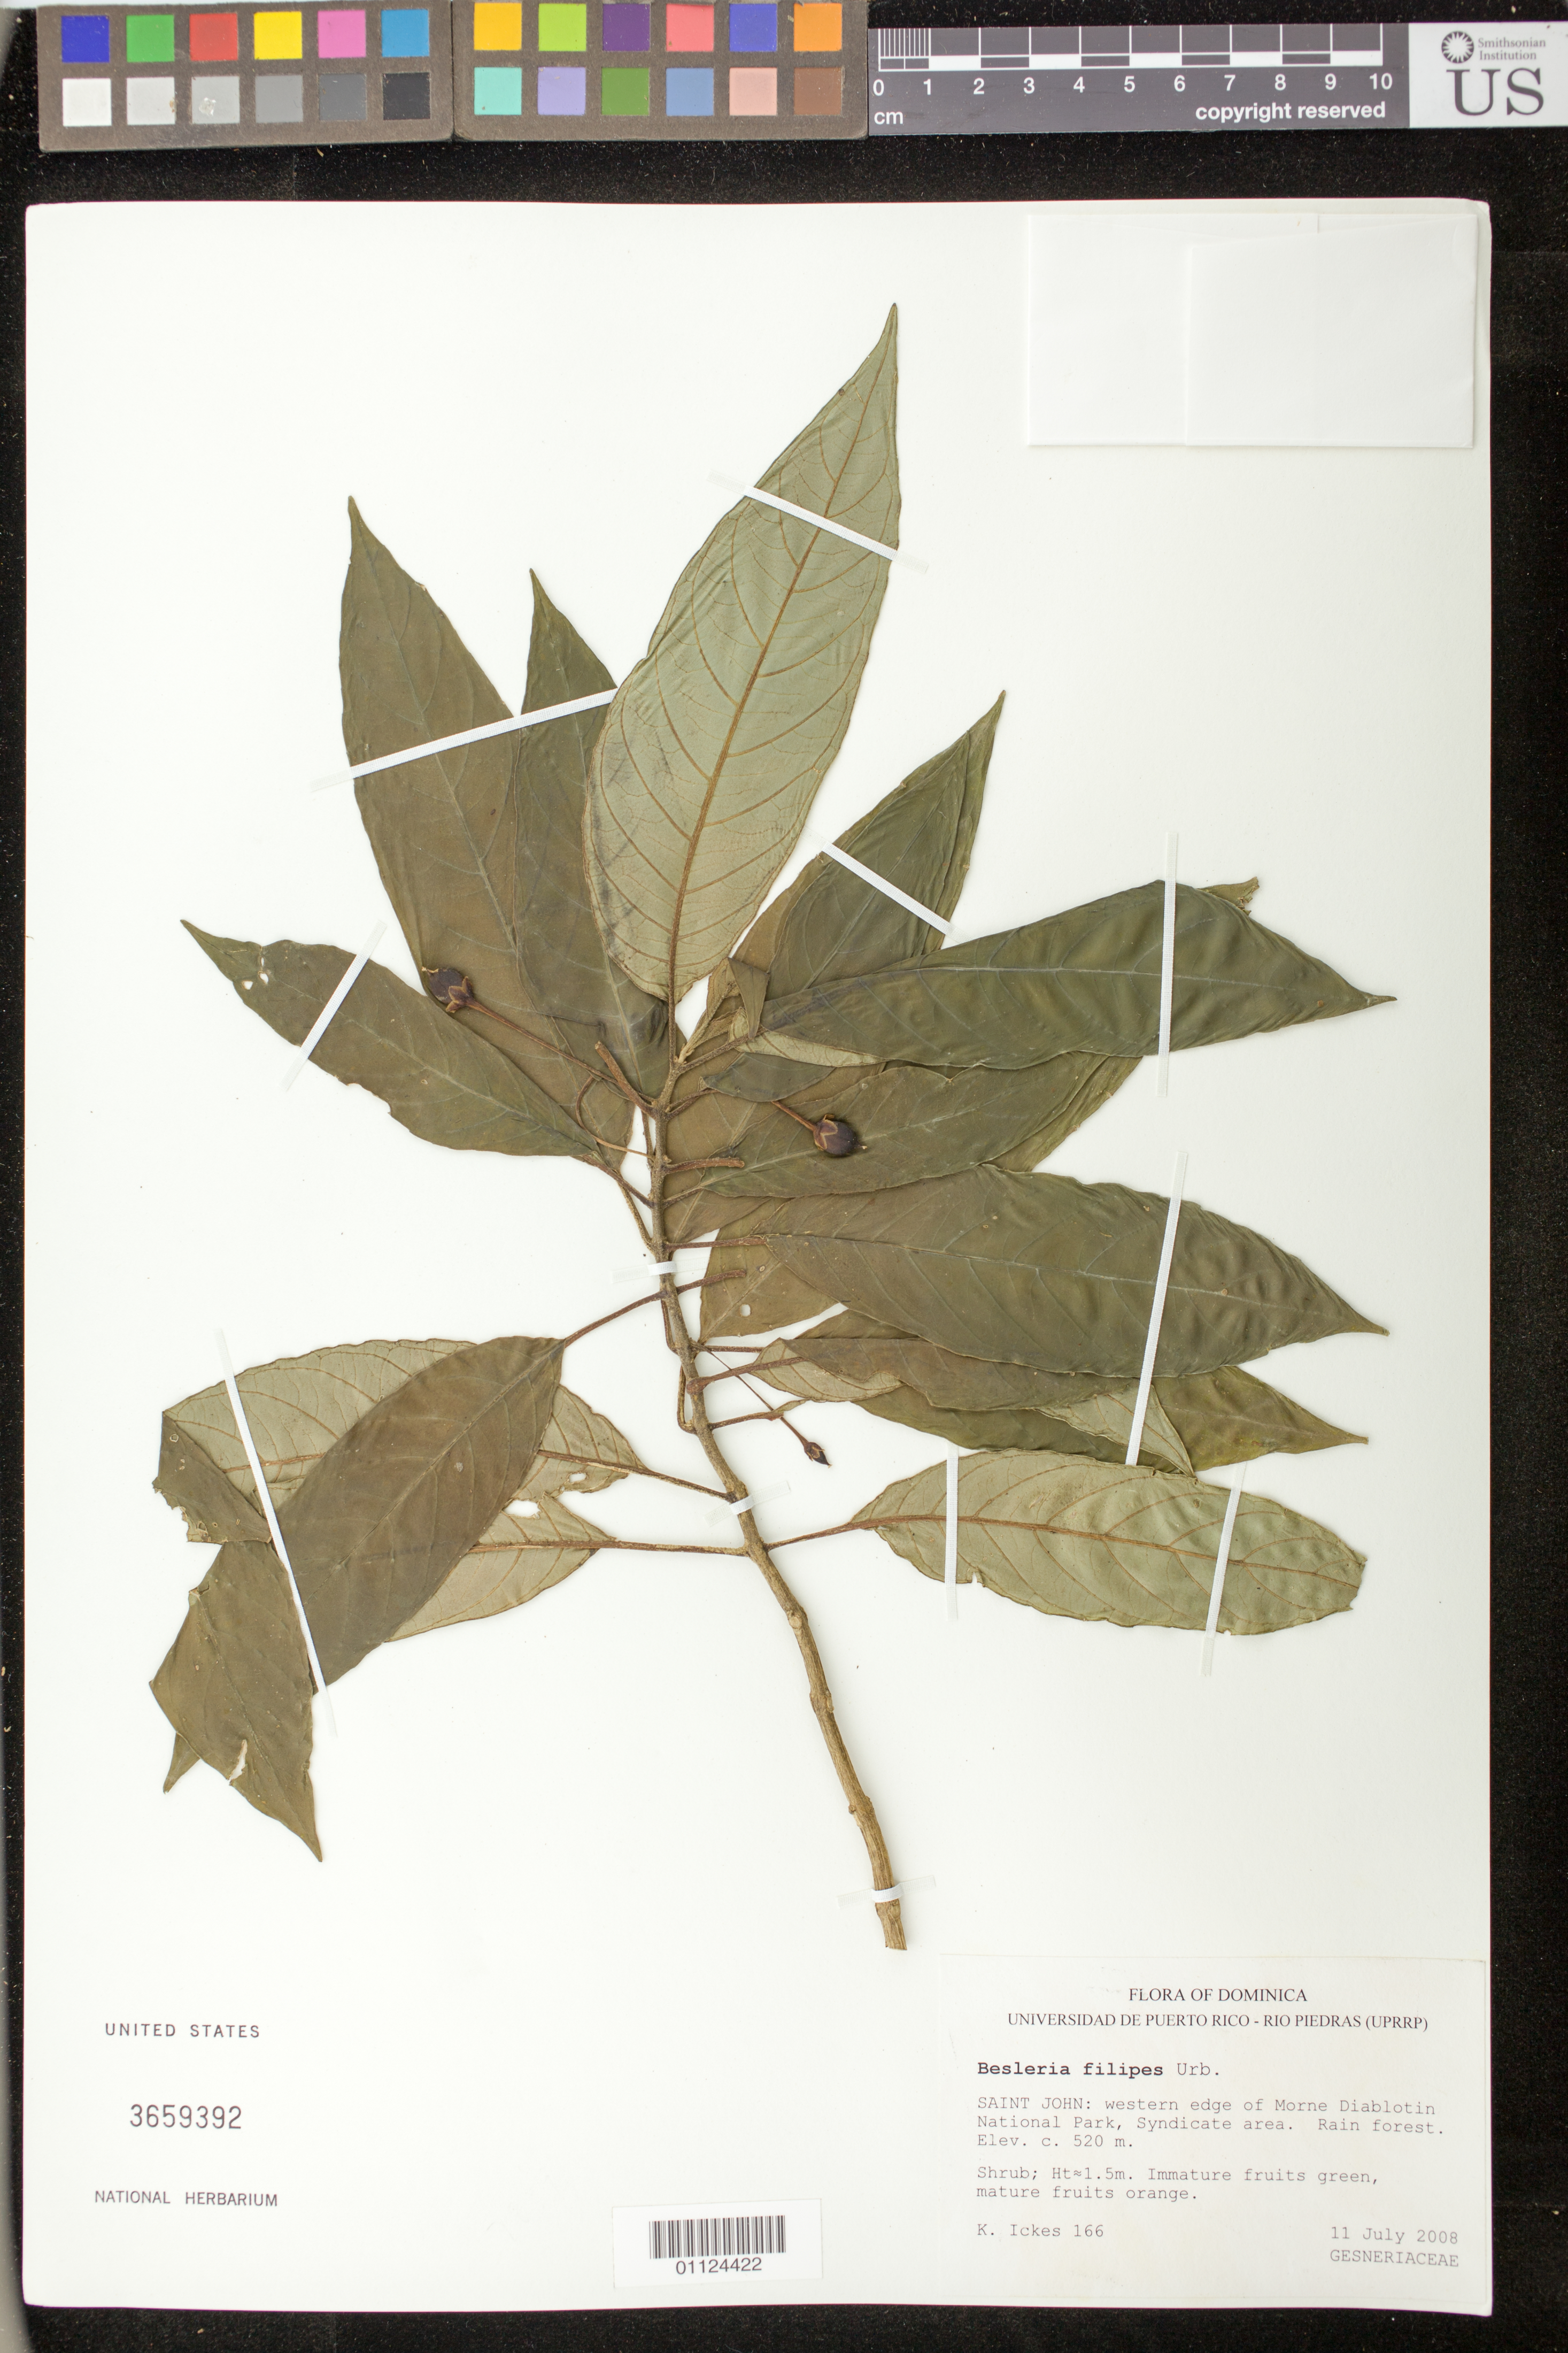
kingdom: Plantae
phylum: Tracheophyta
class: Magnoliopsida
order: Lamiales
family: Gesneriaceae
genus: Besleria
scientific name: Besleria filipes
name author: Urb.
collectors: K. Ickes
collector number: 166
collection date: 2008-07-11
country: Dominica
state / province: St. John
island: Windward Is.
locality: Morne Diablotin National Park, western edge; Syndicate area.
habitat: Rain forest.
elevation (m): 520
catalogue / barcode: US 3659392